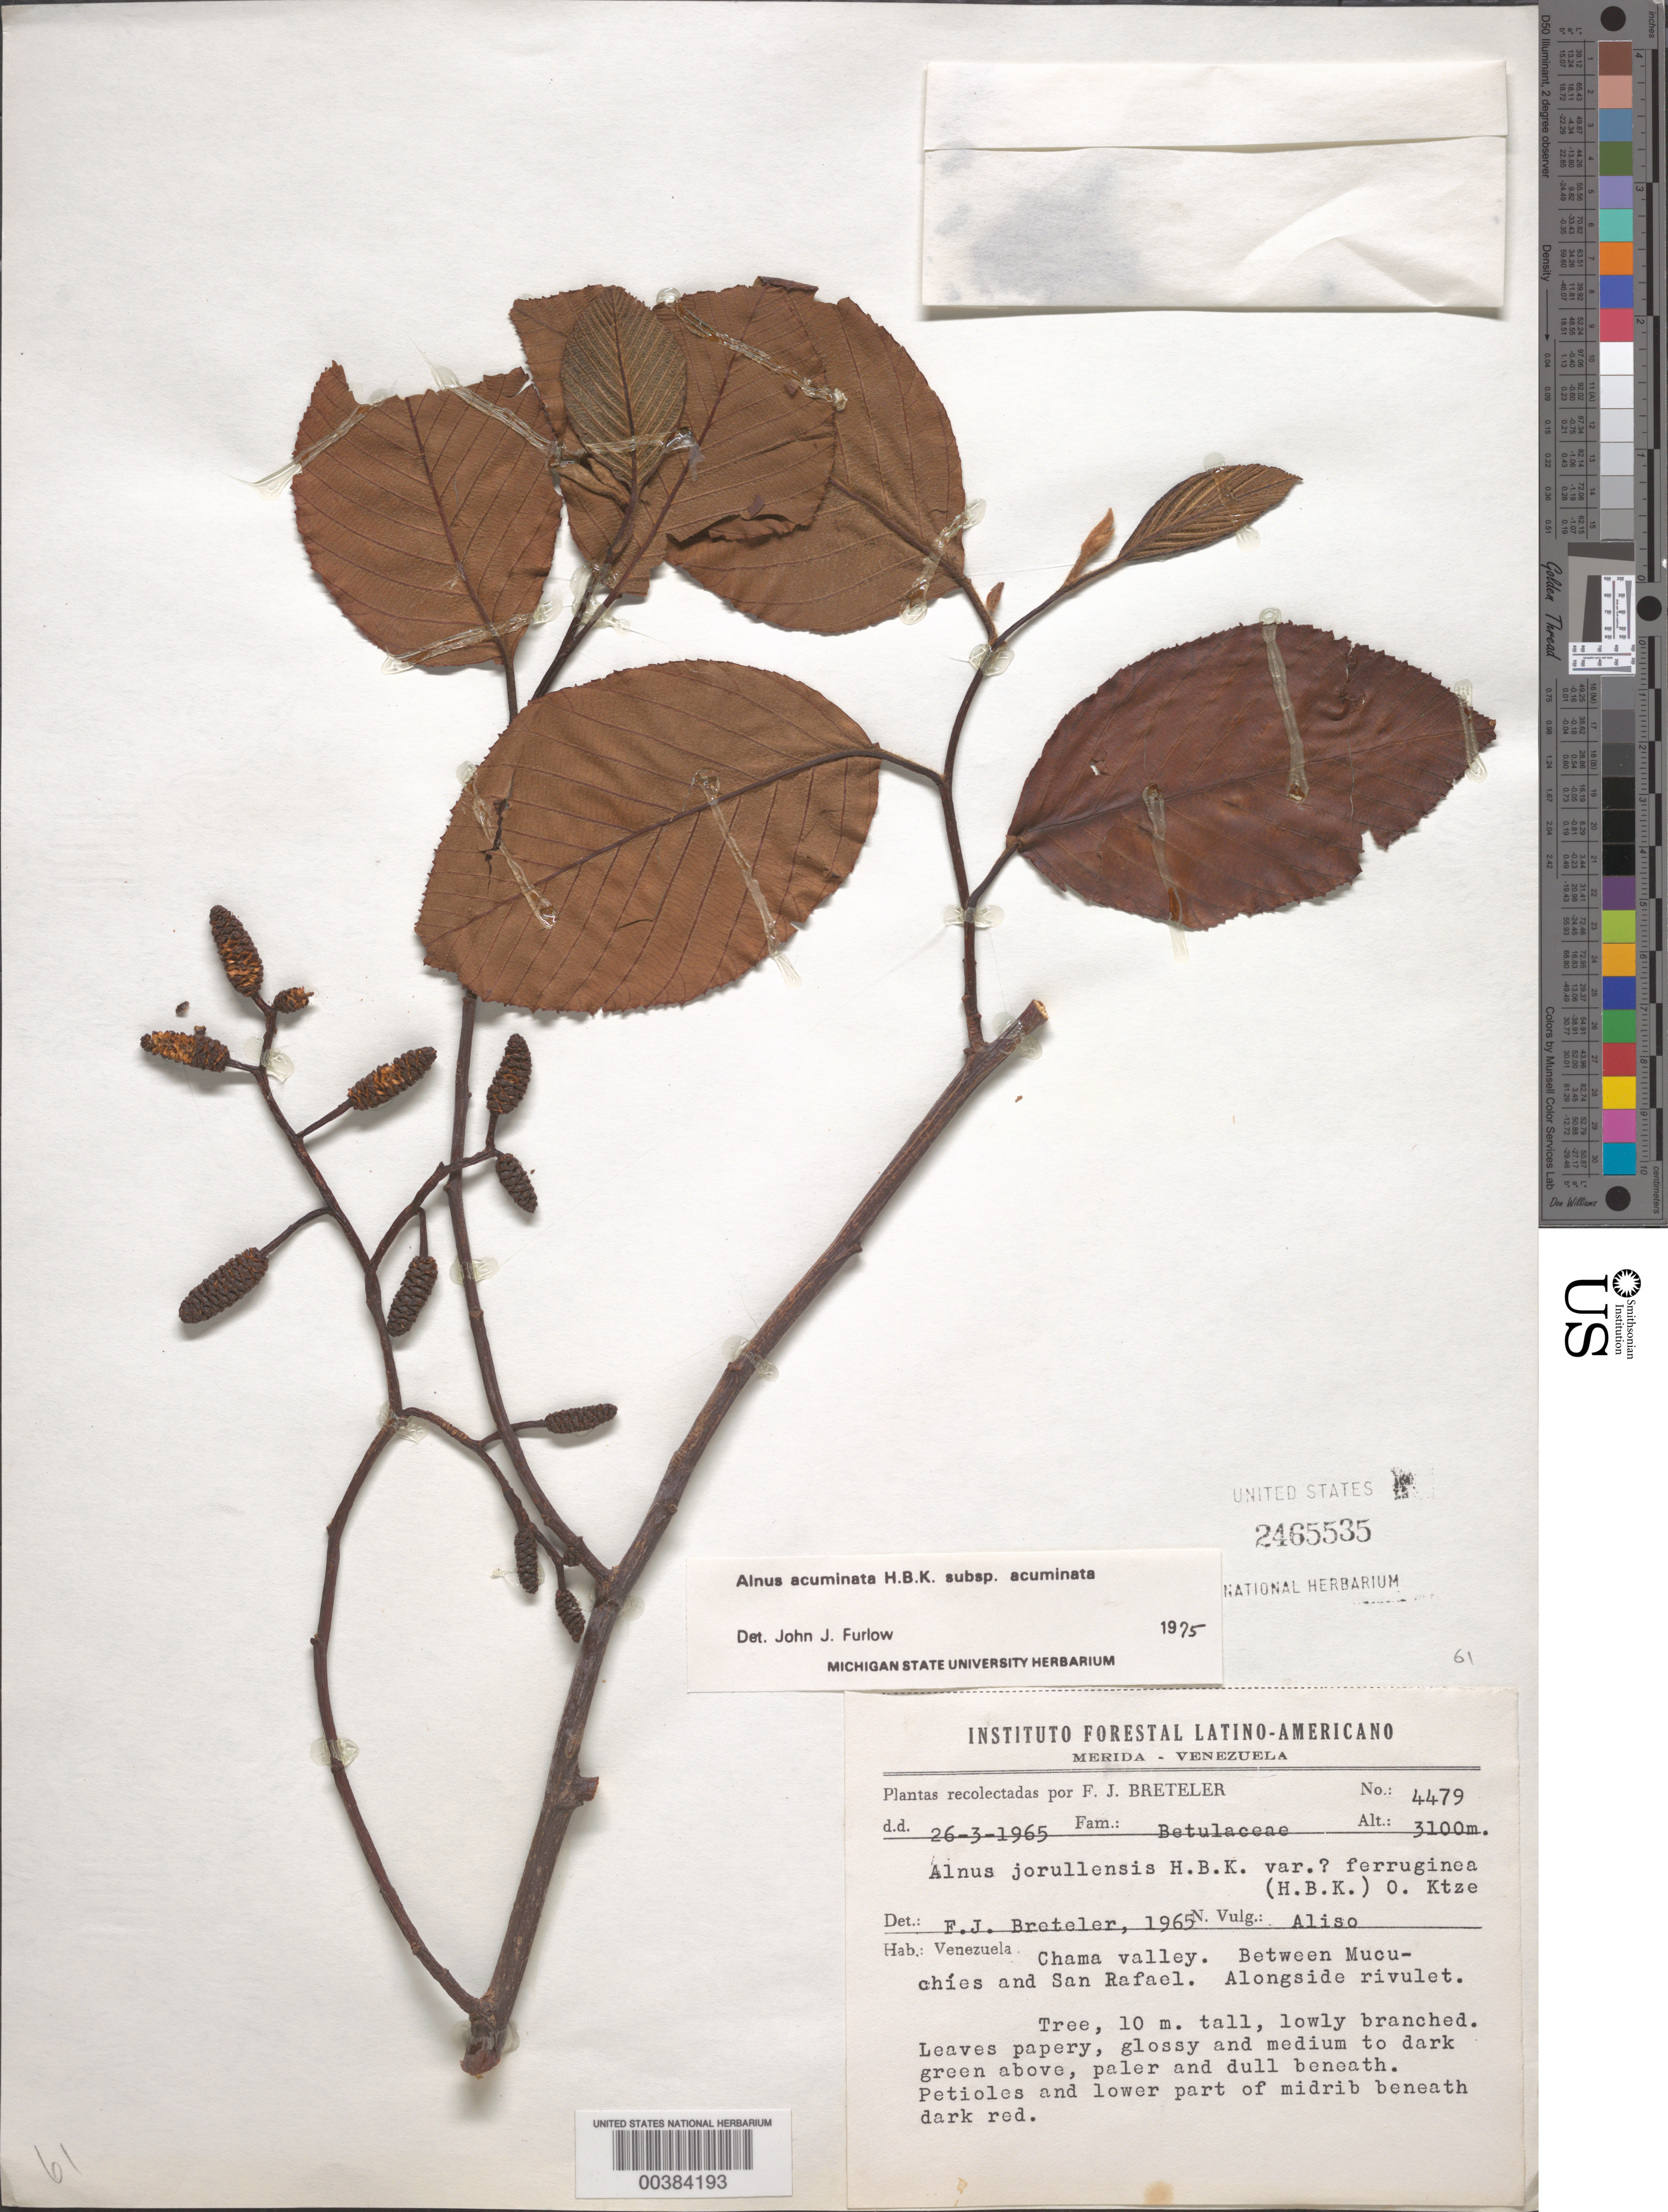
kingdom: Plantae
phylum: Tracheophyta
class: Magnoliopsida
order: Fagales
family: Betulaceae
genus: Alnus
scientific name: Alnus acuminata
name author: Kunth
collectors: F. J. Breteler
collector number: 4479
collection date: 1965-03-26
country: Venezuela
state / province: Mérida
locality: Chama valley. Between Mucuchíes and San Rafael. Alongside rivulet.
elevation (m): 3100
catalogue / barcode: US 2465535